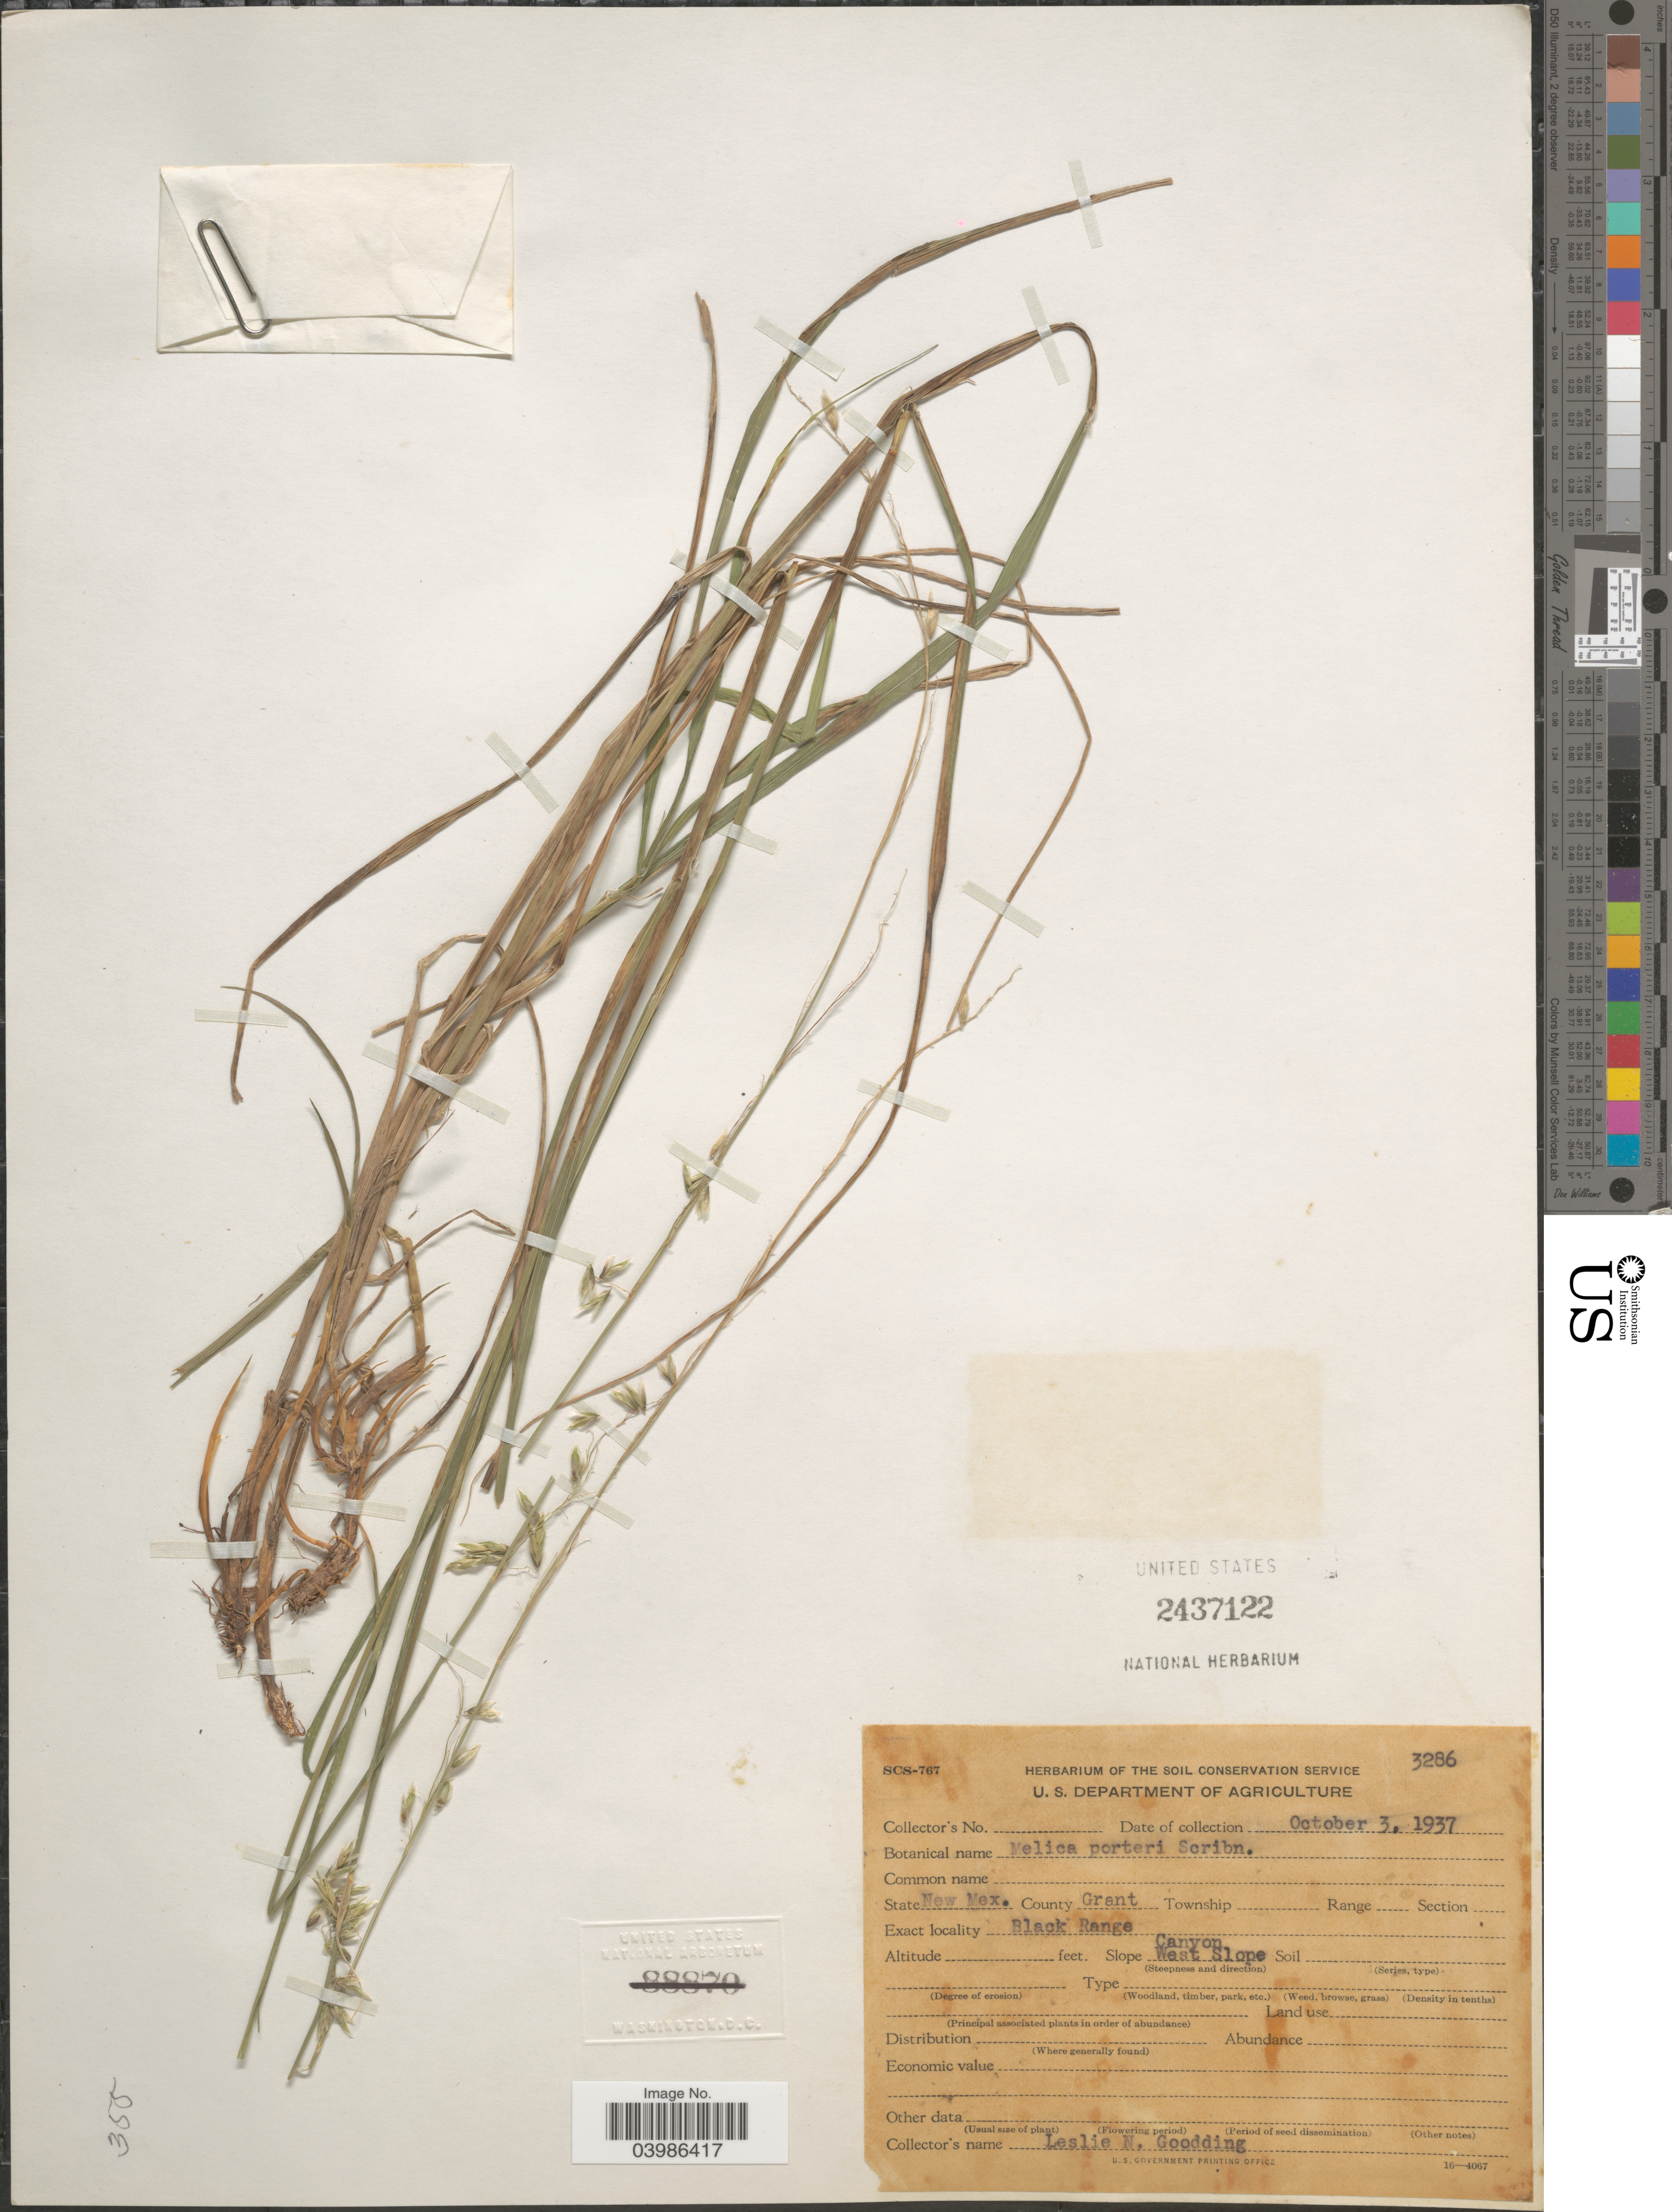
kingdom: Plantae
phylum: Tracheophyta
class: Liliopsida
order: Poales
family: Poaceae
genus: Melica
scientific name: Melica porteri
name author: Scribn.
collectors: L. N. Goodding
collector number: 3286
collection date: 1937-10-03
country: United States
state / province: New Mexico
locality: County Grant. Black Range. Canyon West Slope.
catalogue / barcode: US 2437122